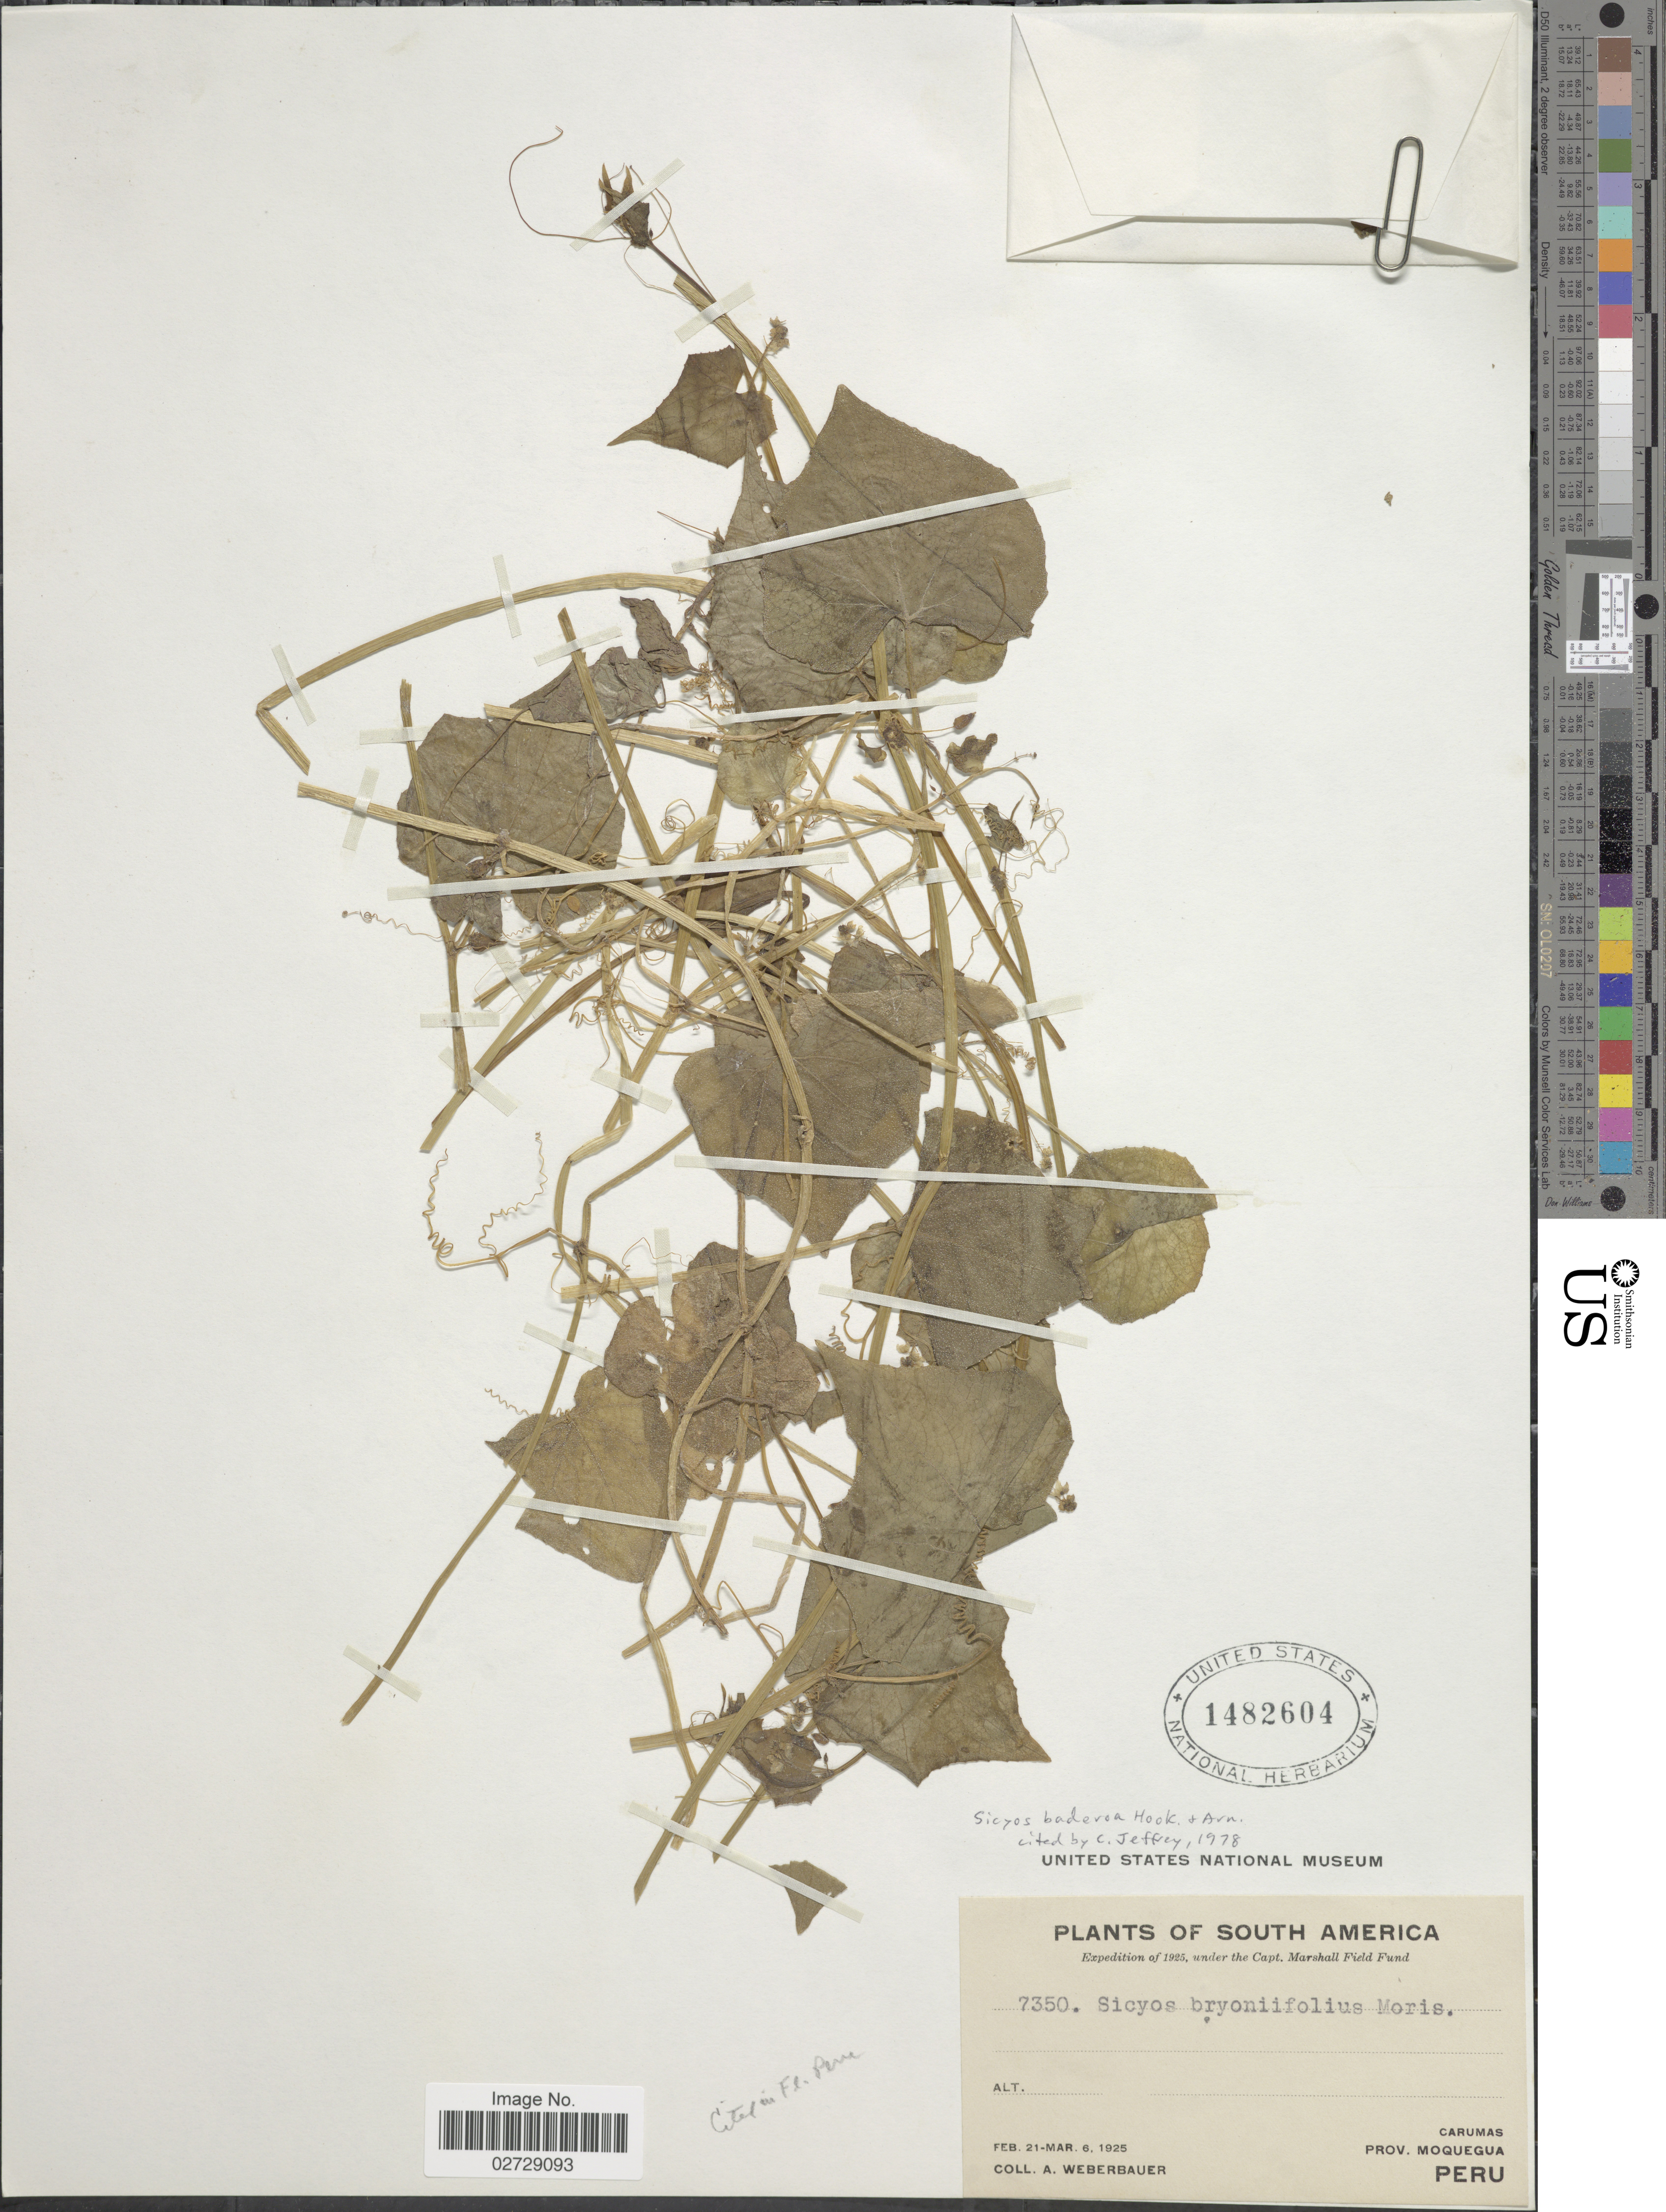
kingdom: Plantae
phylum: Tracheophyta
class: Magnoliopsida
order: Cucurbitales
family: Cucurbitaceae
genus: Sicyos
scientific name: Sicyos baderoa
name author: Hook. & Arn.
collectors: A. Weberbauer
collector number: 7350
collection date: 1925-02-21/1925-03-06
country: Peru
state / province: Moquegua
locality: Carumas. Prov. Moquegua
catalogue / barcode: US 1482604